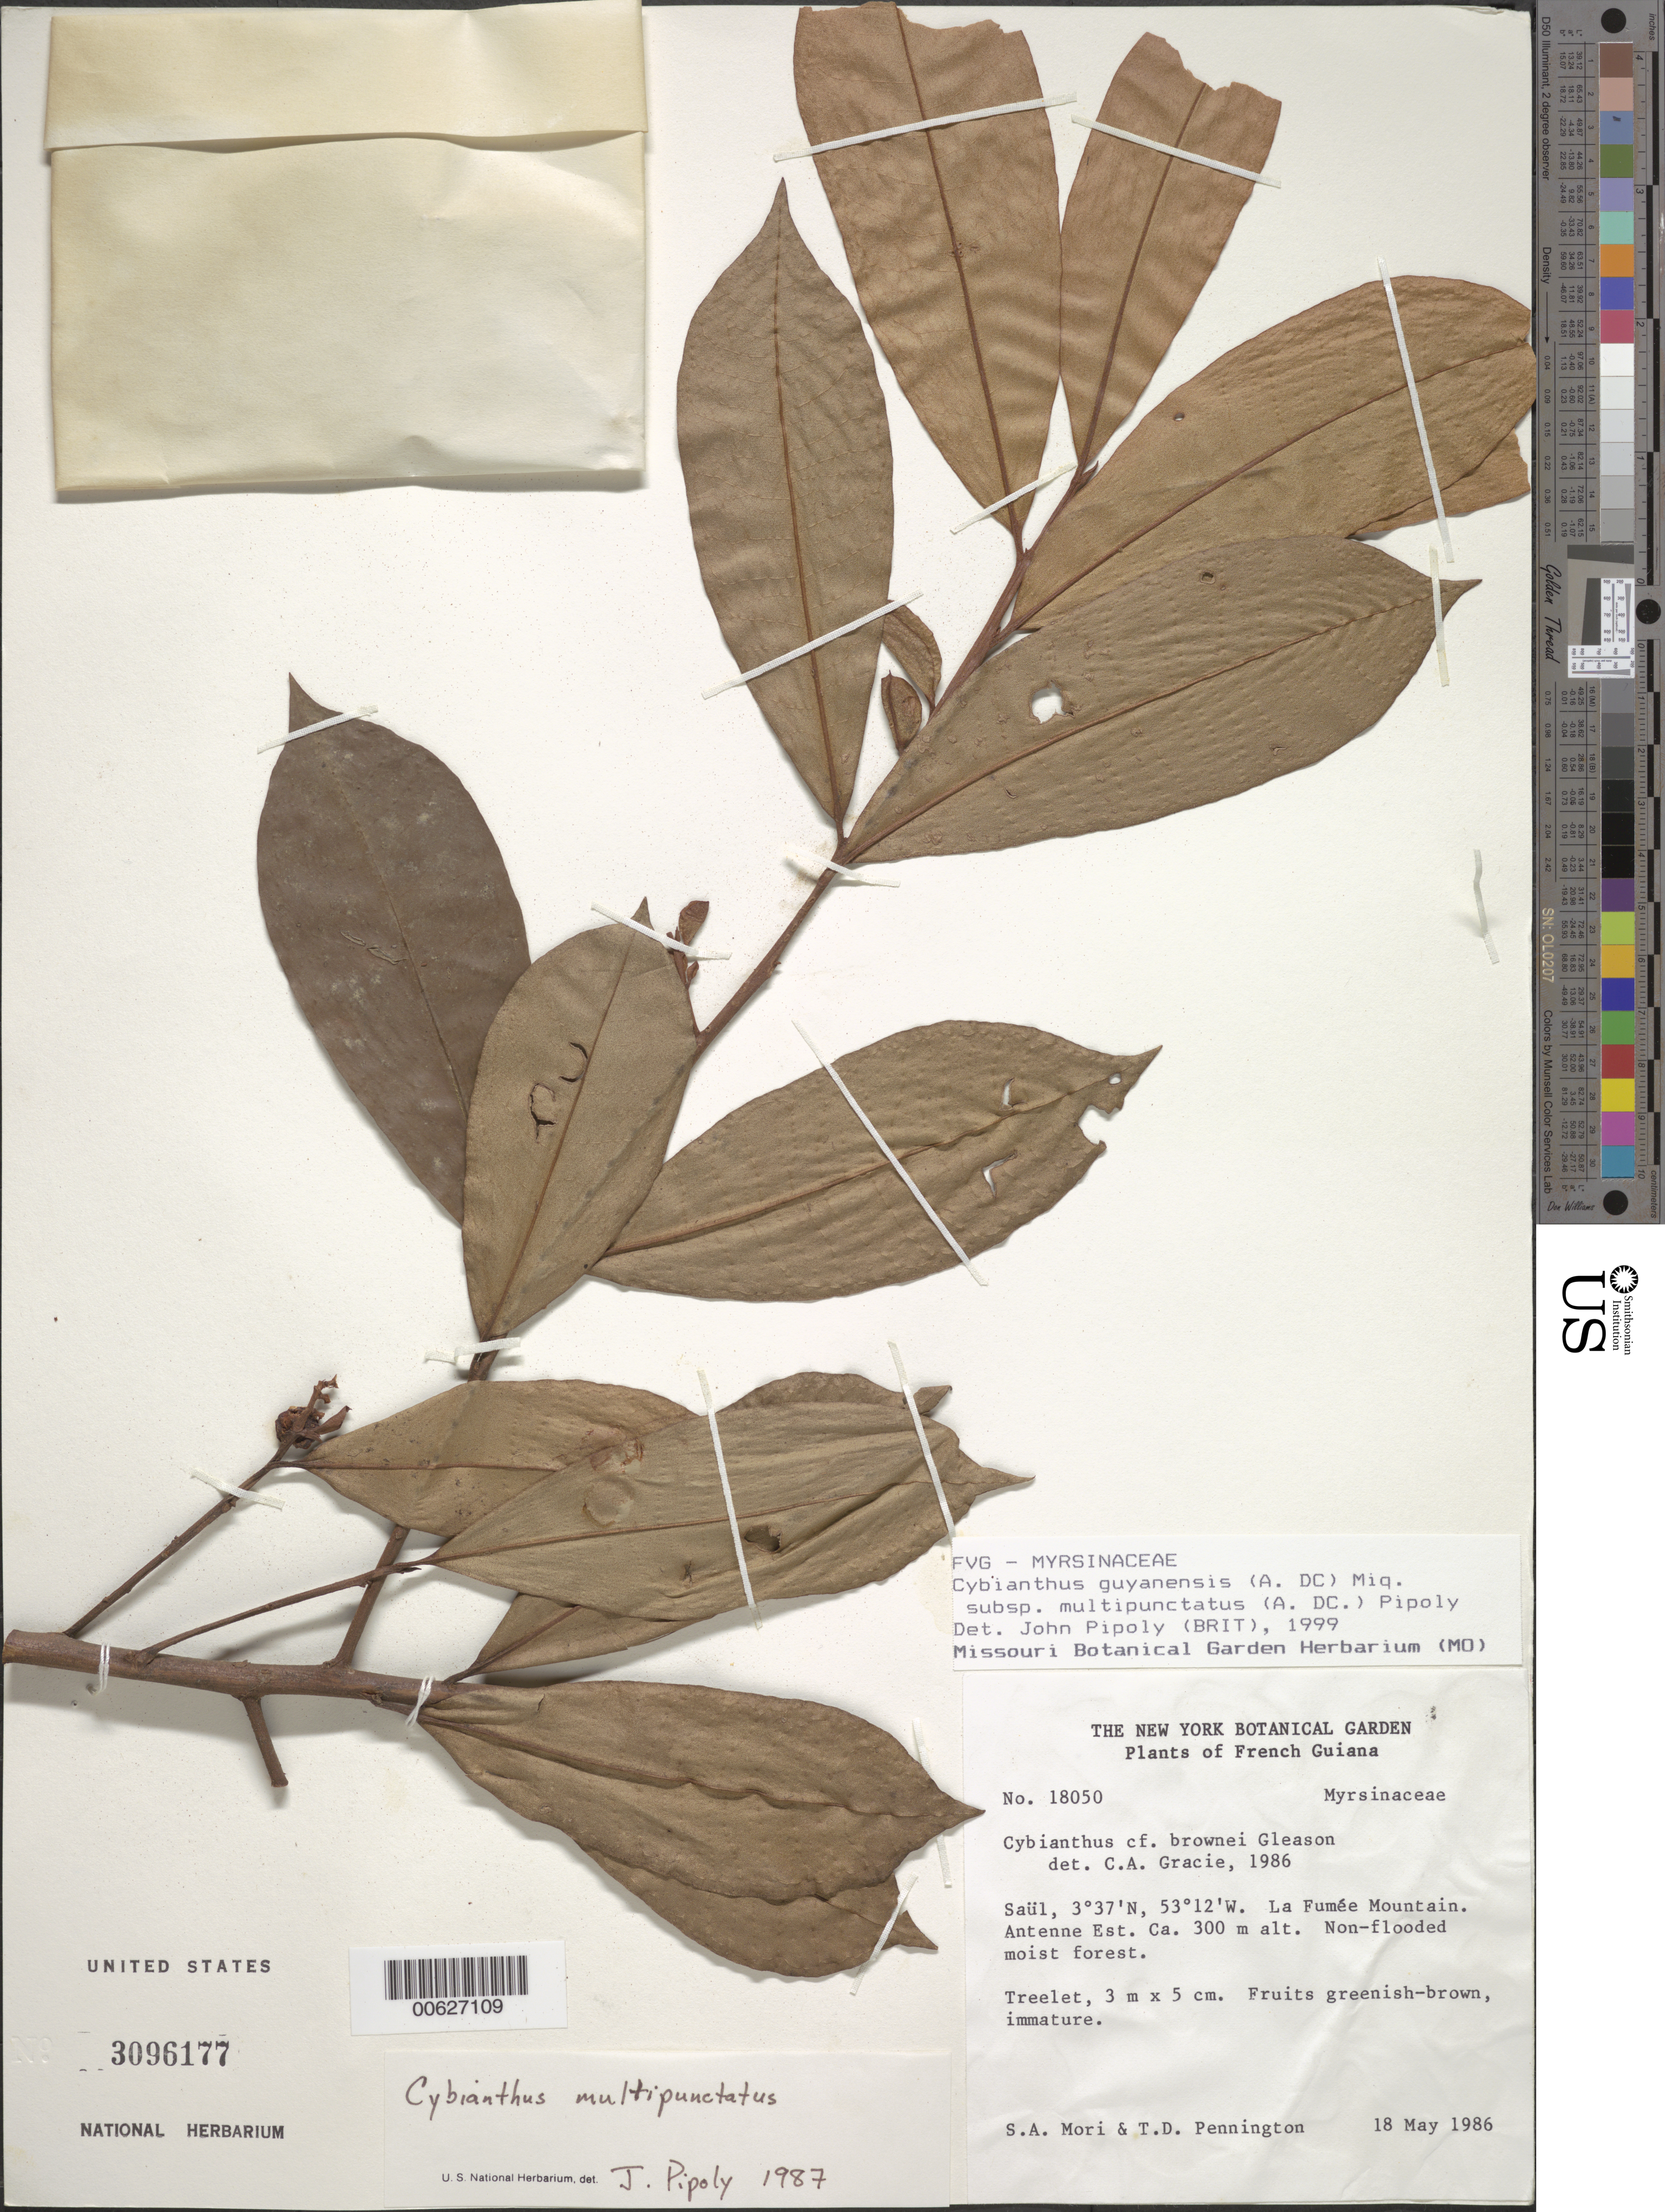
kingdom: Plantae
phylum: Tracheophyta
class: Magnoliopsida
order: Ericales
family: Primulaceae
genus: Cybianthus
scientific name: Cybianthus guyanensis subsp. multipunctatus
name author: (A. DC.) Pipoly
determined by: Pipoly, J. J., III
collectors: S. Mori & T. D. Pennington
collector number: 18050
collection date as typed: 18-May-86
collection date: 1986-05-18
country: French Guiana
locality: Saül, La Fumée Mountain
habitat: Non-flooded moist forest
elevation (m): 300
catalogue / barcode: US 3096177